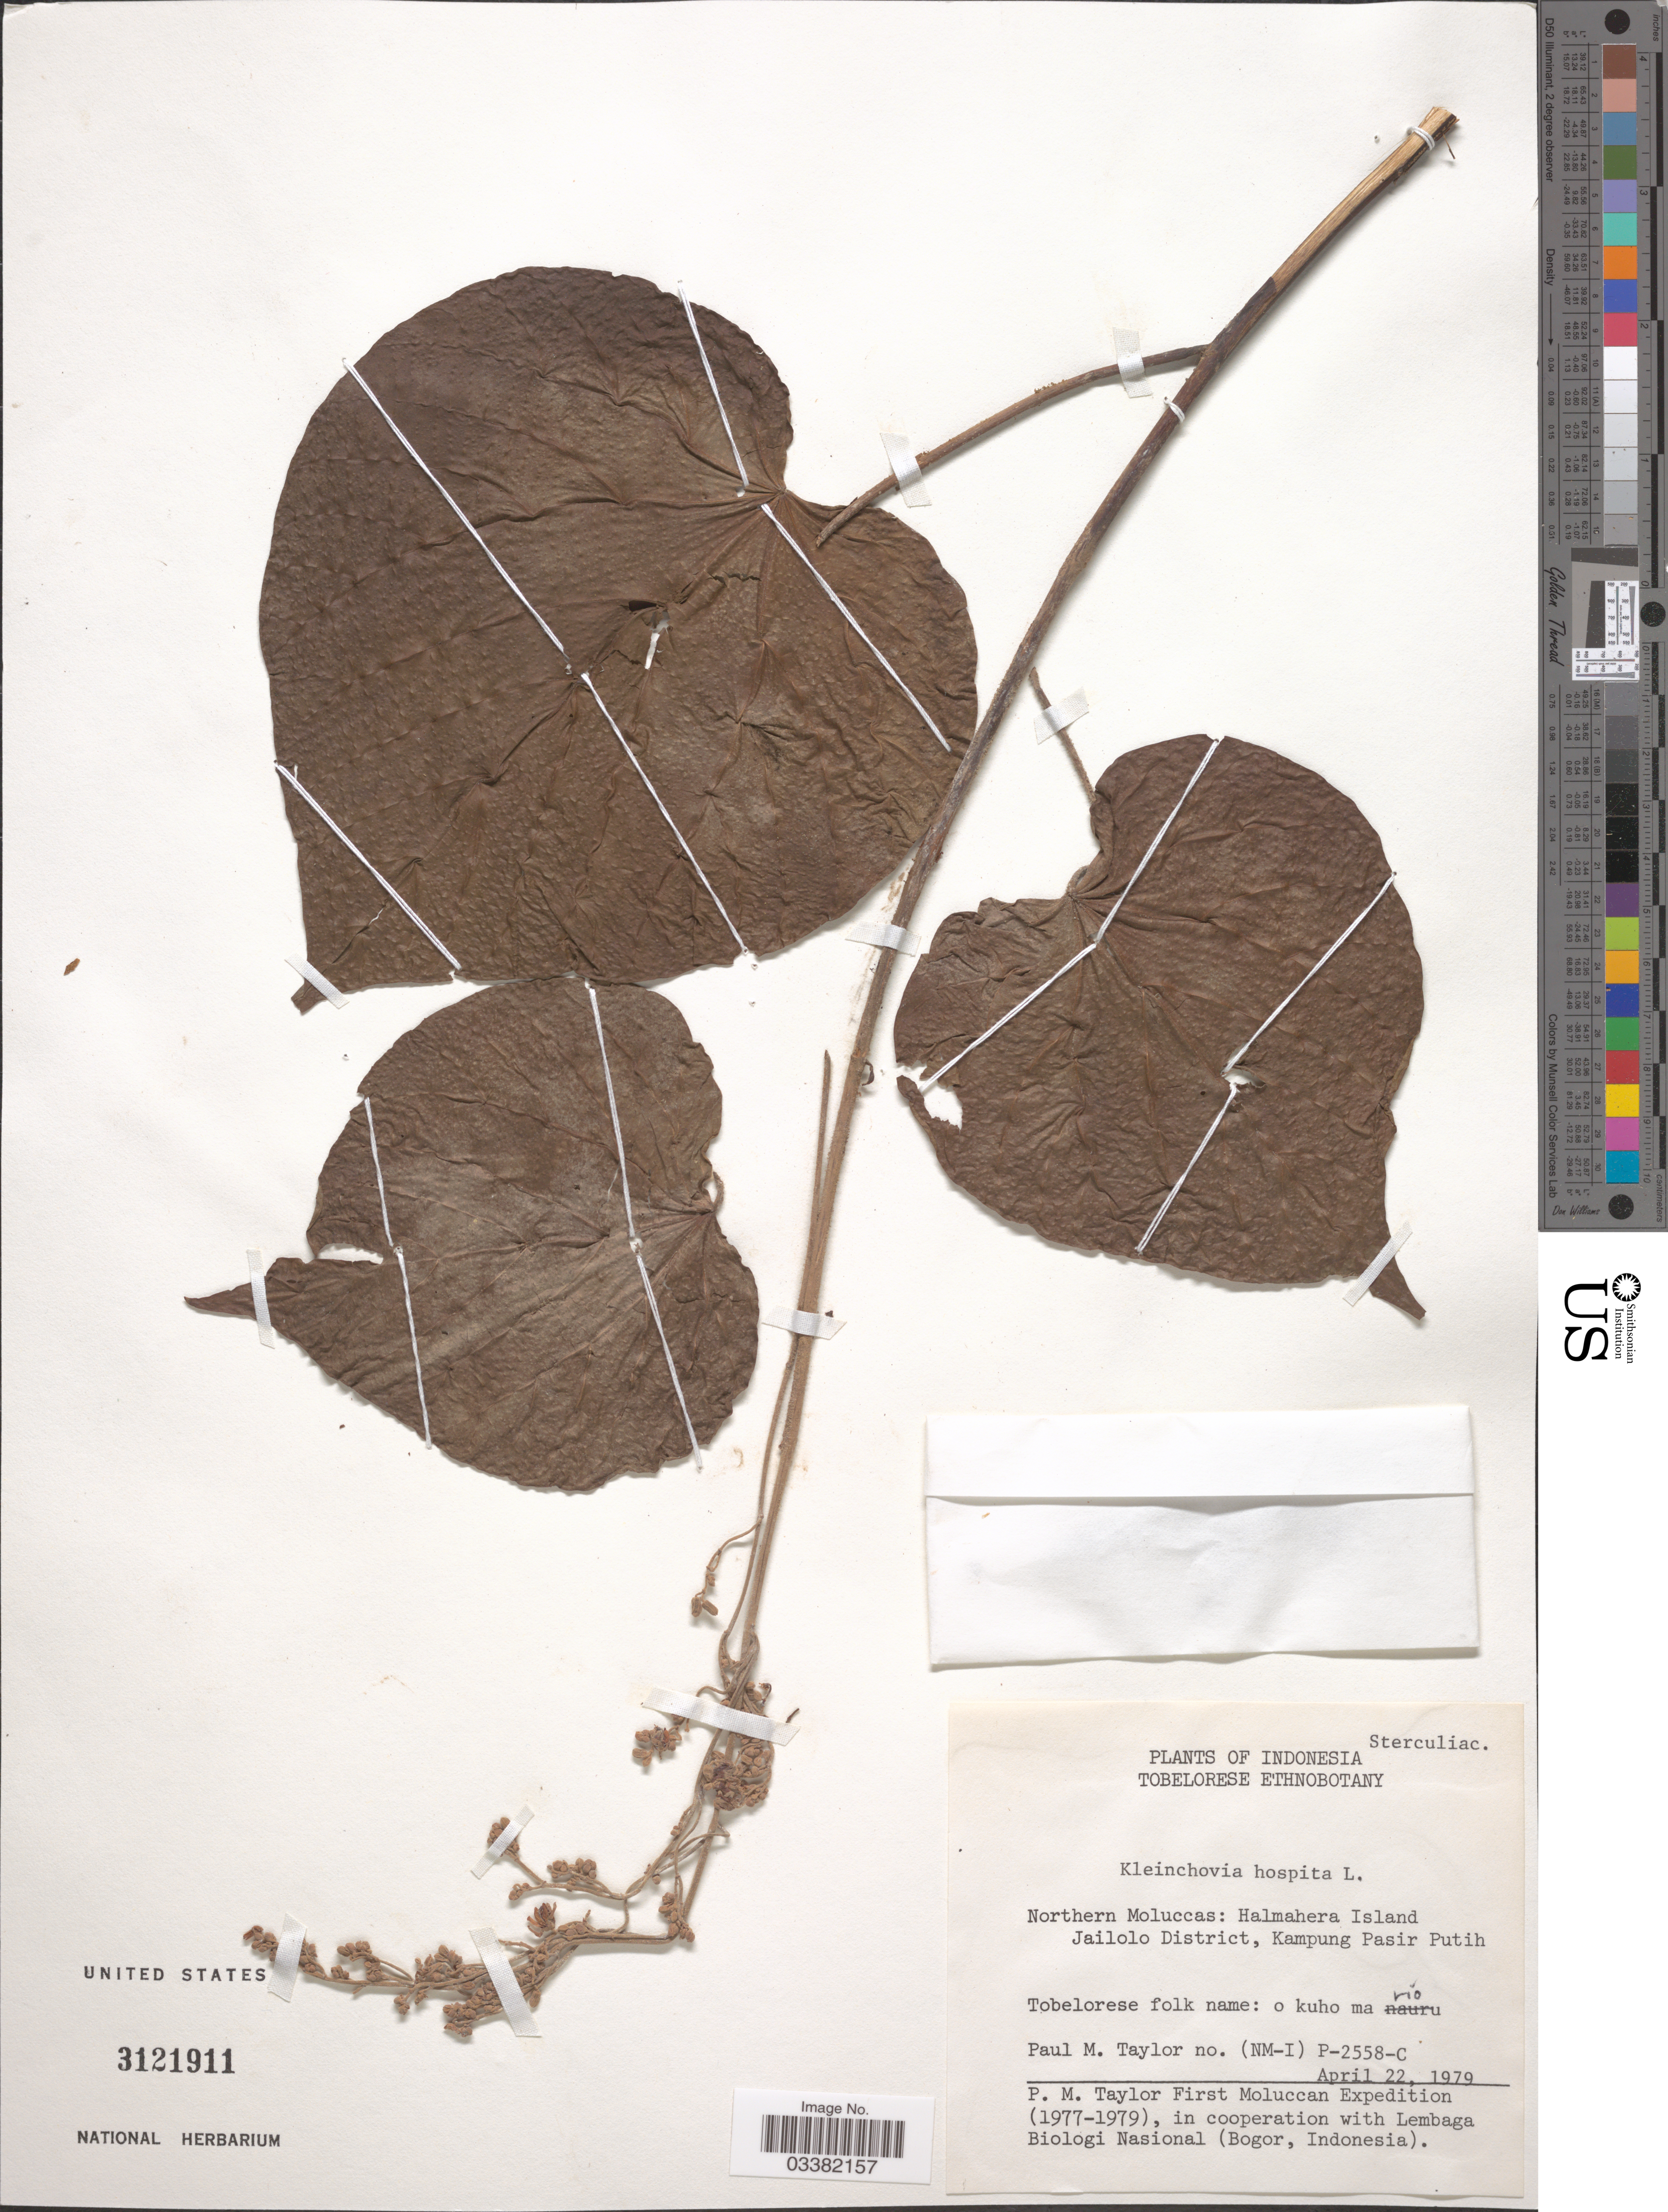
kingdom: Plantae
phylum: Tracheophyta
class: Magnoliopsida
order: Malvales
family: Malvaceae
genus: Kleinhovia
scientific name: Kleinhovia hospita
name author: L.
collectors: P. M. Taylor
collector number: (NM-I) P-2558-C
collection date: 1979-04-22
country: Indonesia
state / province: Maluku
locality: Northern Moluccas: Halmahera Island Jailolo District, Kampung Pasir Putih.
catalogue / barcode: US 3121911